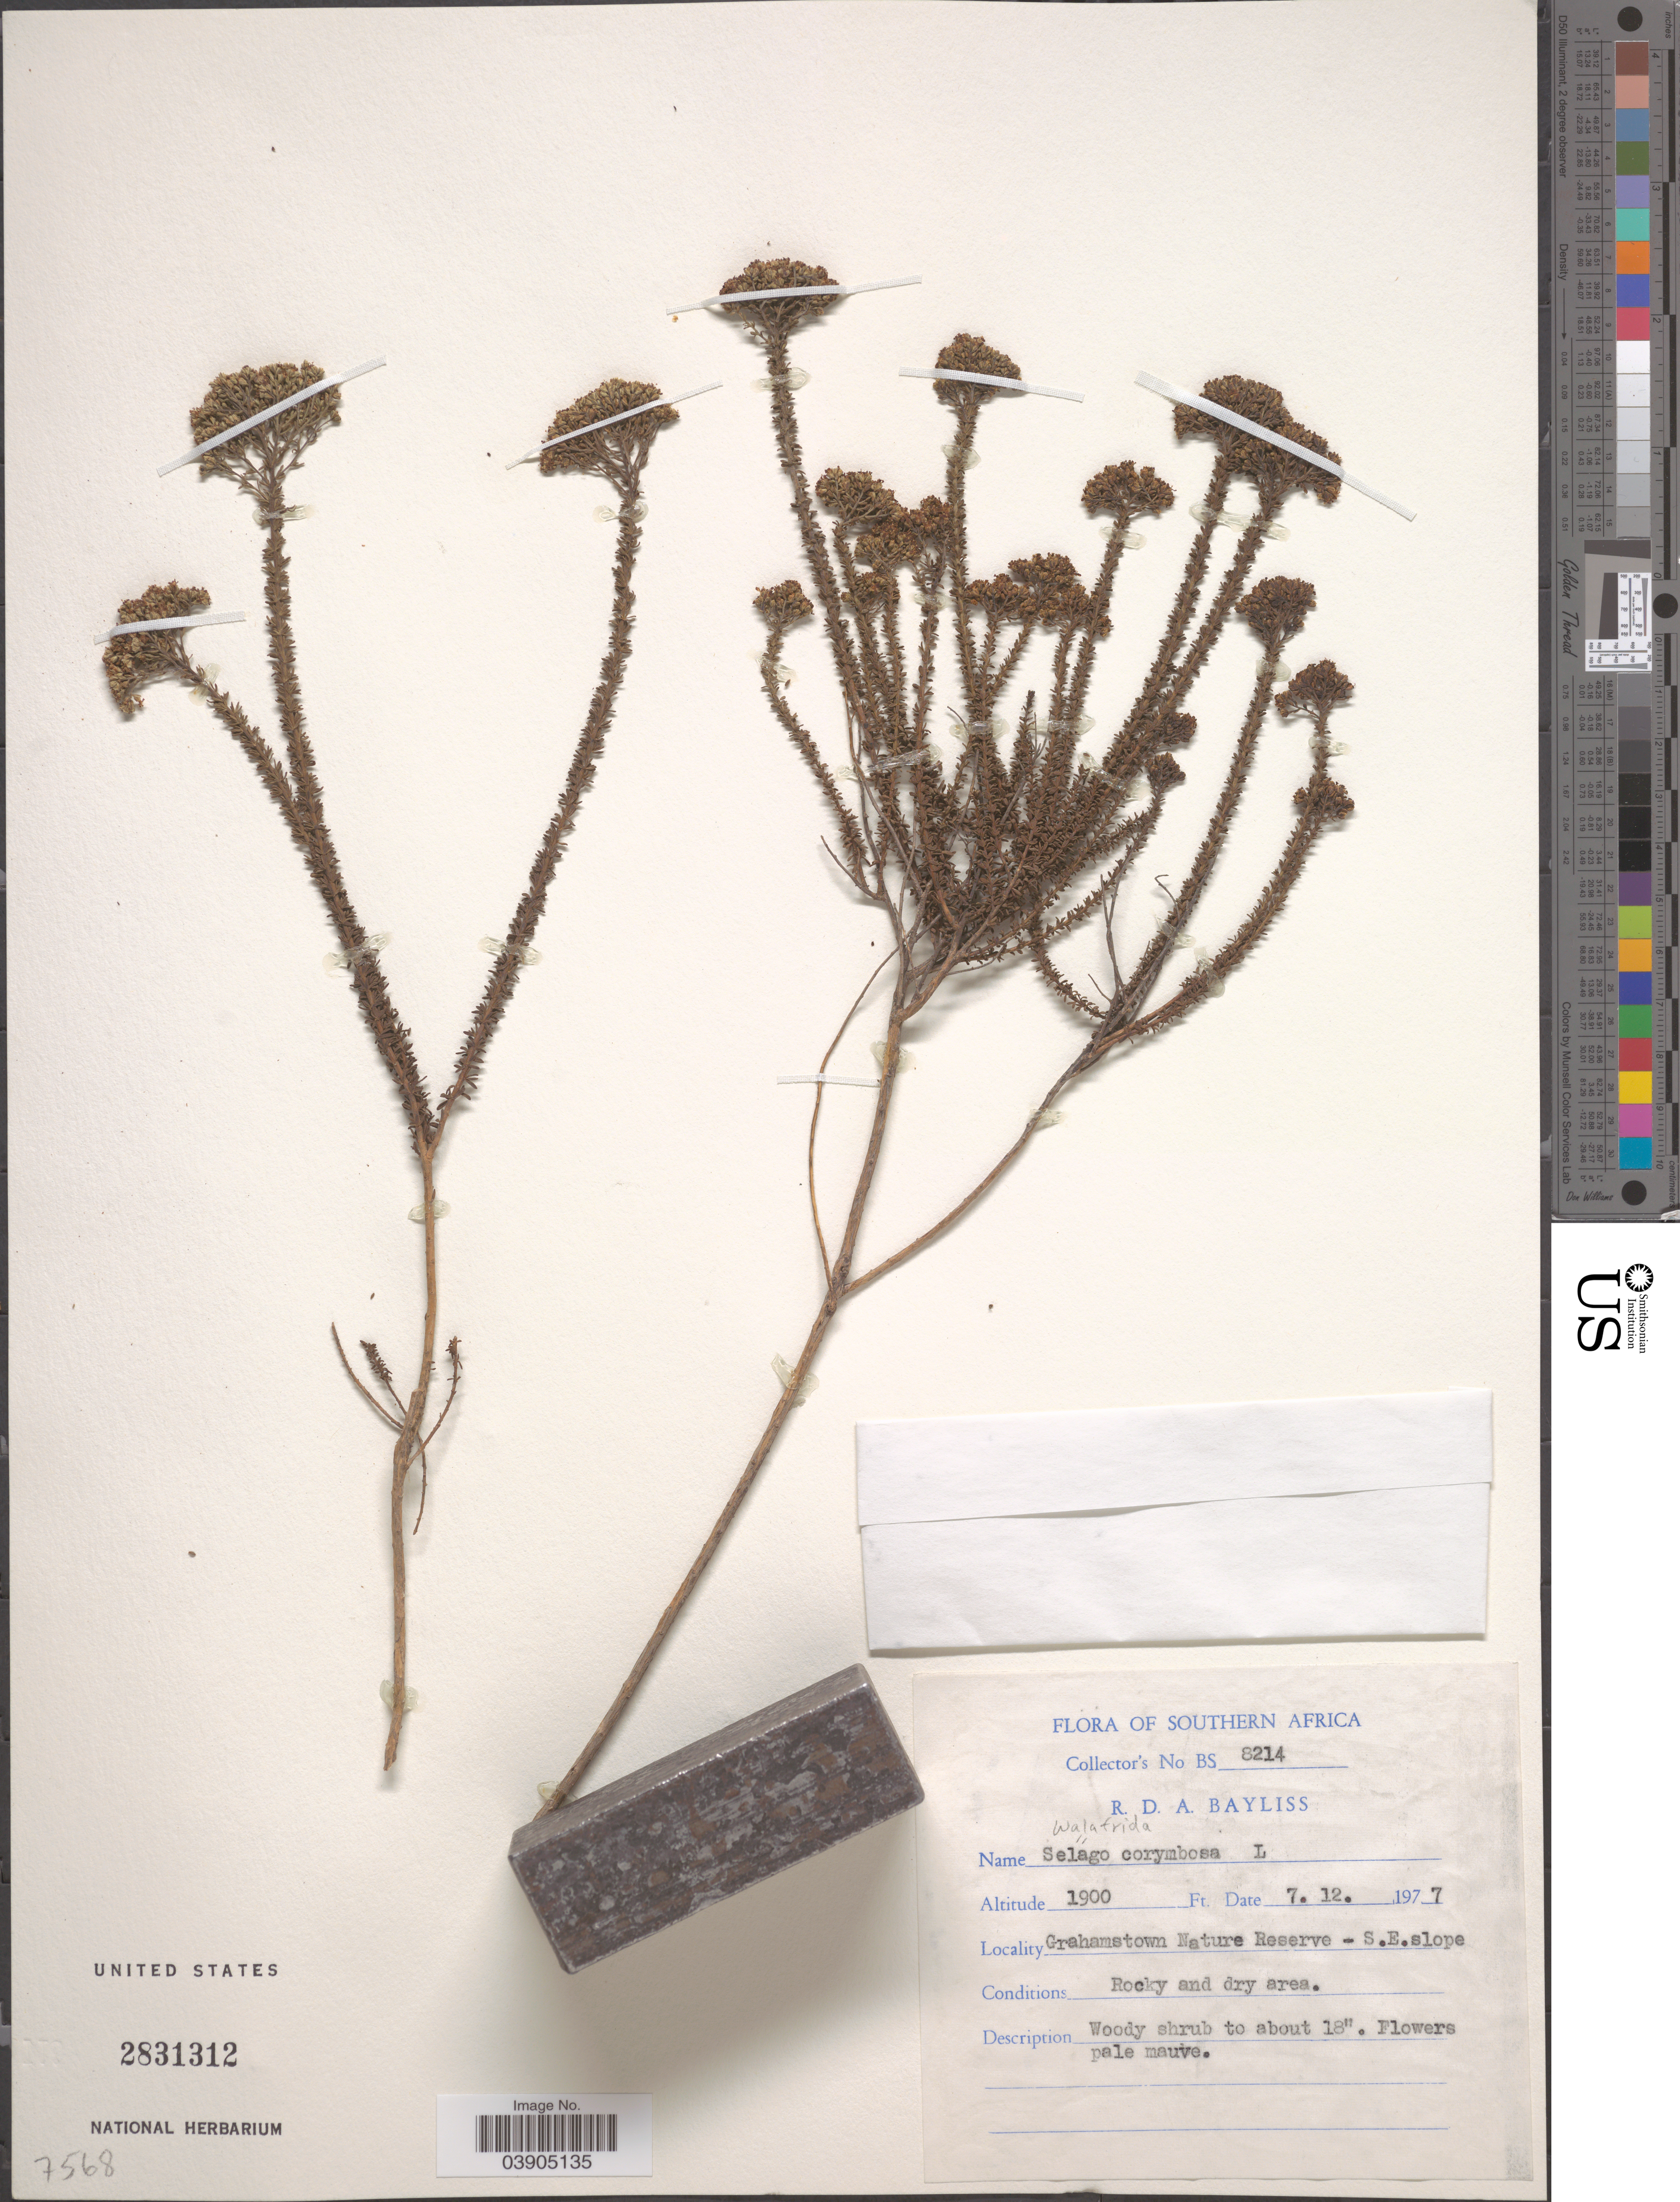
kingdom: Plantae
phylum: Tracheophyta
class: Magnoliopsida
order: Lamiales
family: Scrophulariaceae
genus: Selago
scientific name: Selago corymbosa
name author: L.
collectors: R. Bayliss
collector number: BS8214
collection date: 1977-12-07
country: South Africa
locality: Southern Africa. Grahamstown Nature Reserve - S.E. slope.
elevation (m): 579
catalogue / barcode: US 2831312